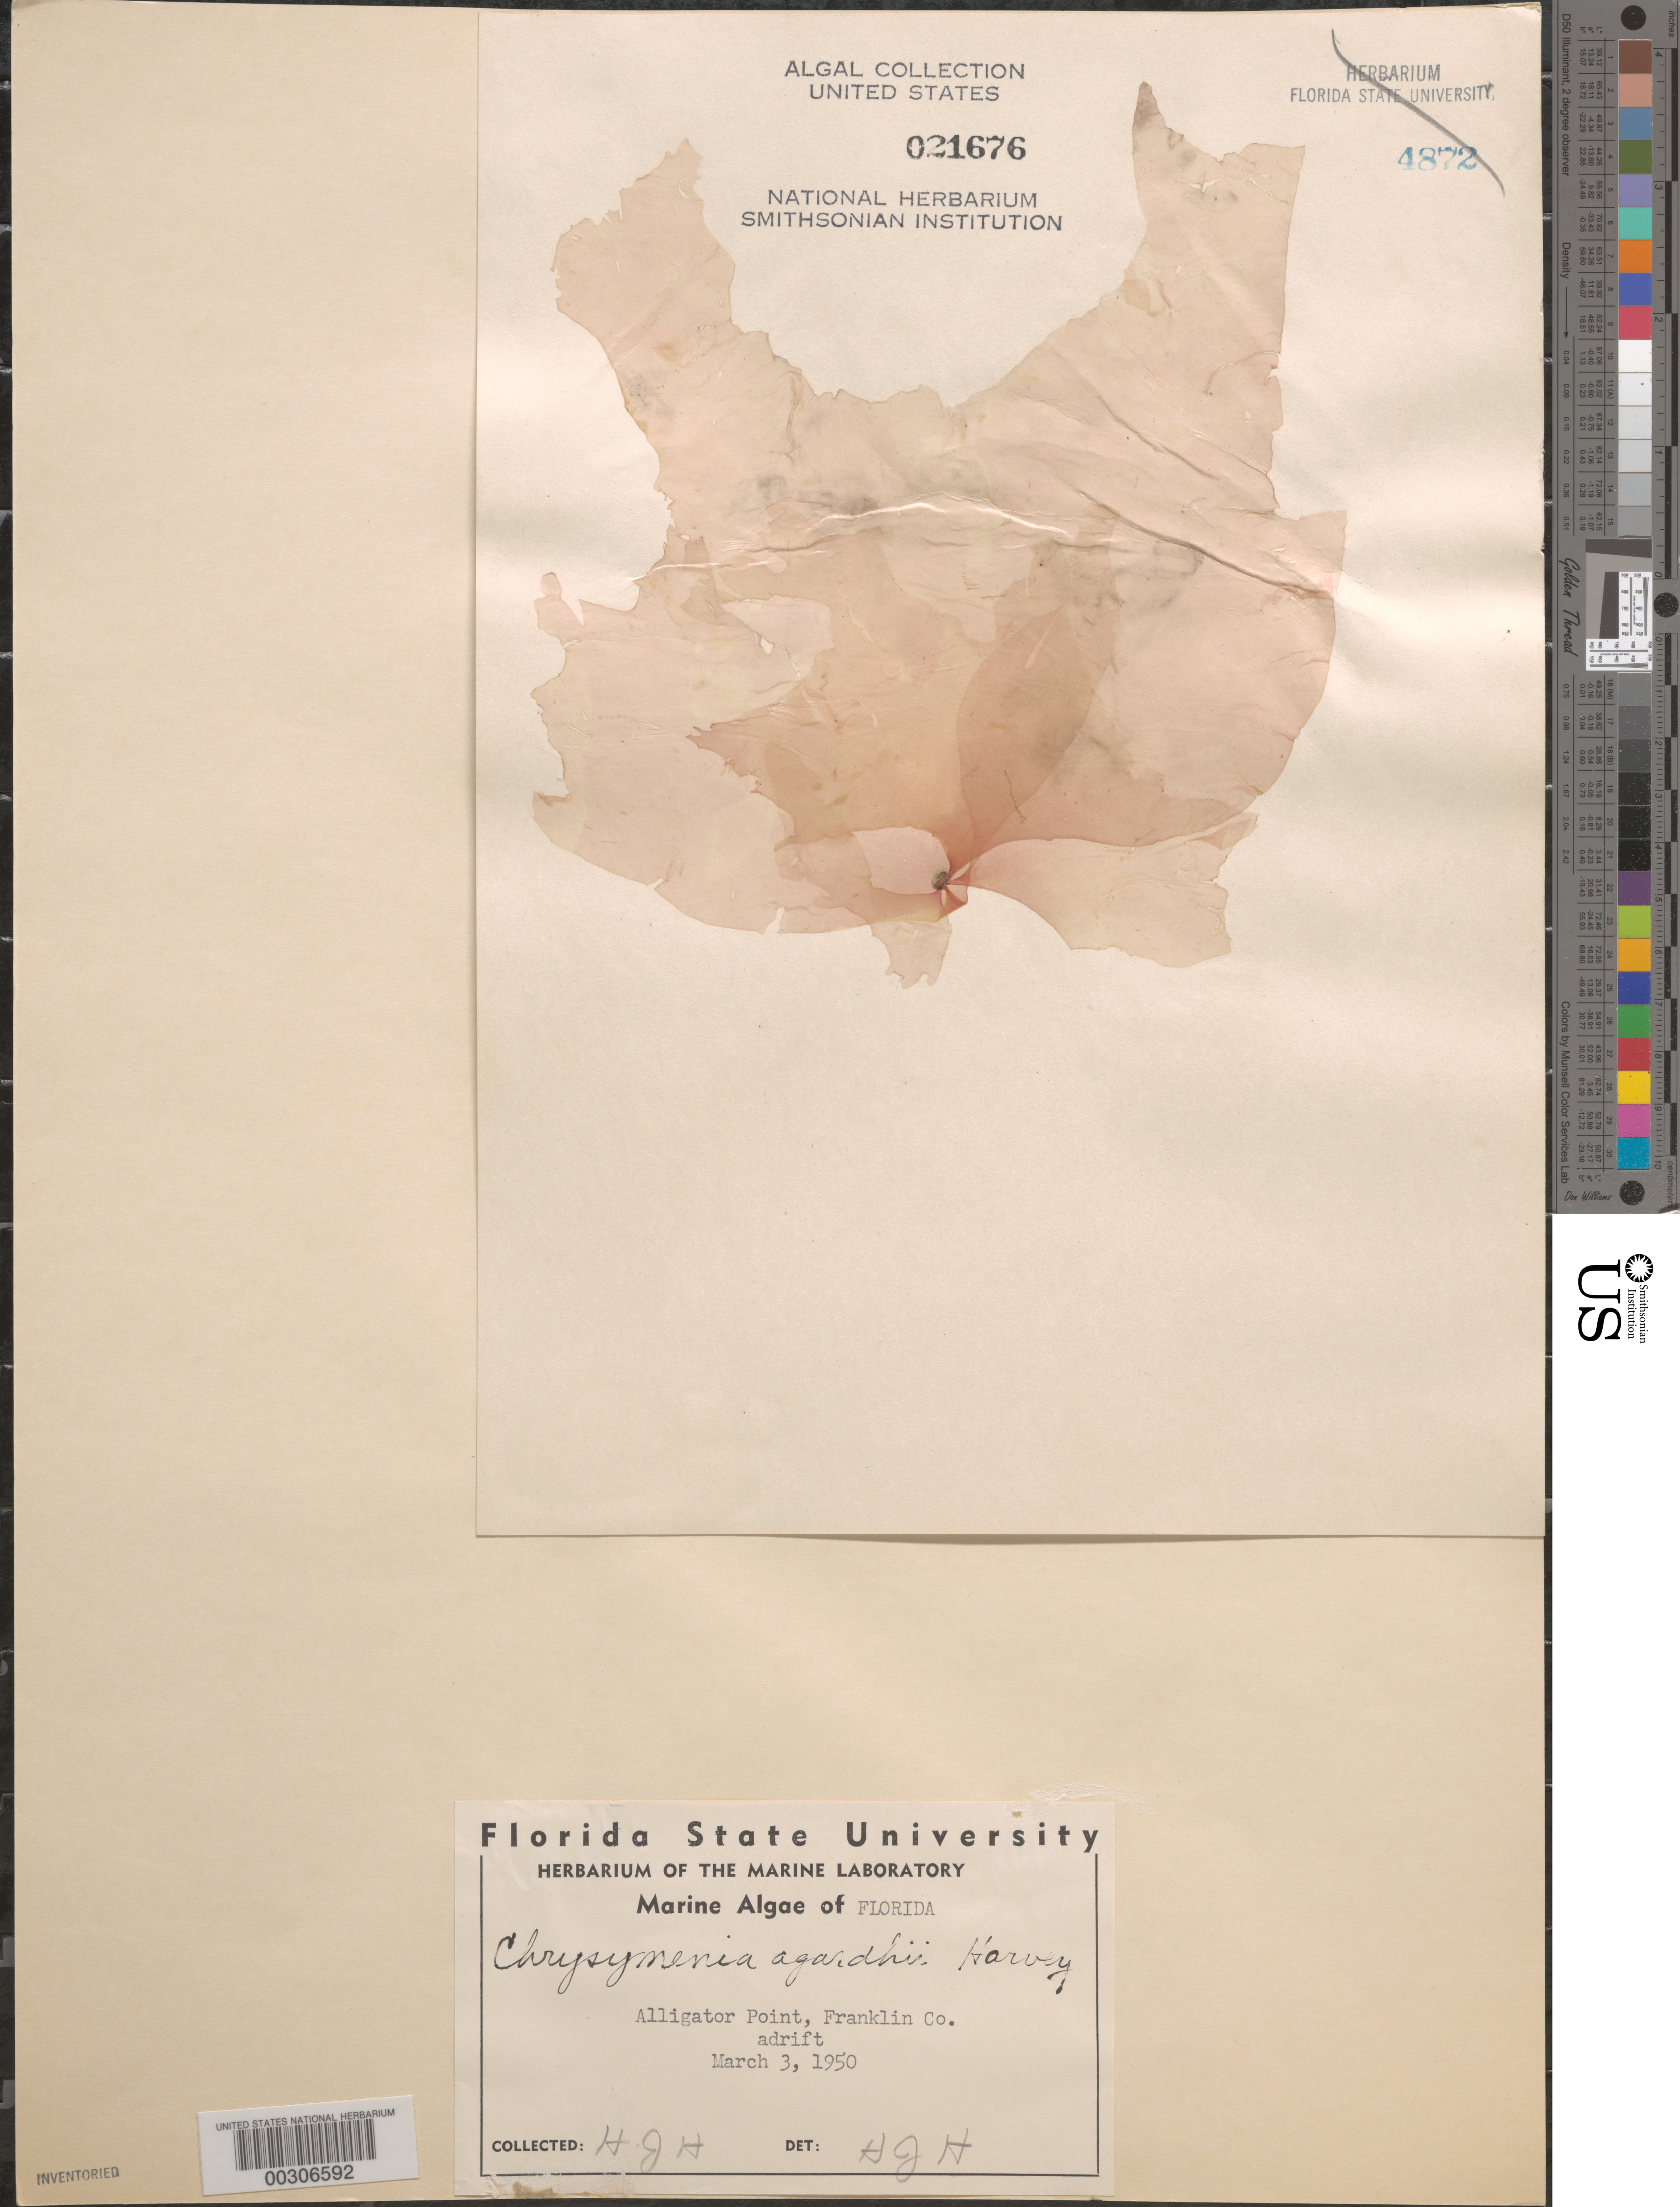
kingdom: Plantae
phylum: Rhodophyta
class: Florideophyceae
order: Rhodymeniales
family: Rhodymeniaceae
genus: Chrysymenia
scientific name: Chrysymenia agardhii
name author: Harv.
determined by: Humm, Harold J.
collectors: H. J. Humm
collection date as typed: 03 Mar 1950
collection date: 1950-03-03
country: United States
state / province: Florida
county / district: Franklin County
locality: Alligator Point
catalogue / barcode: US 21676